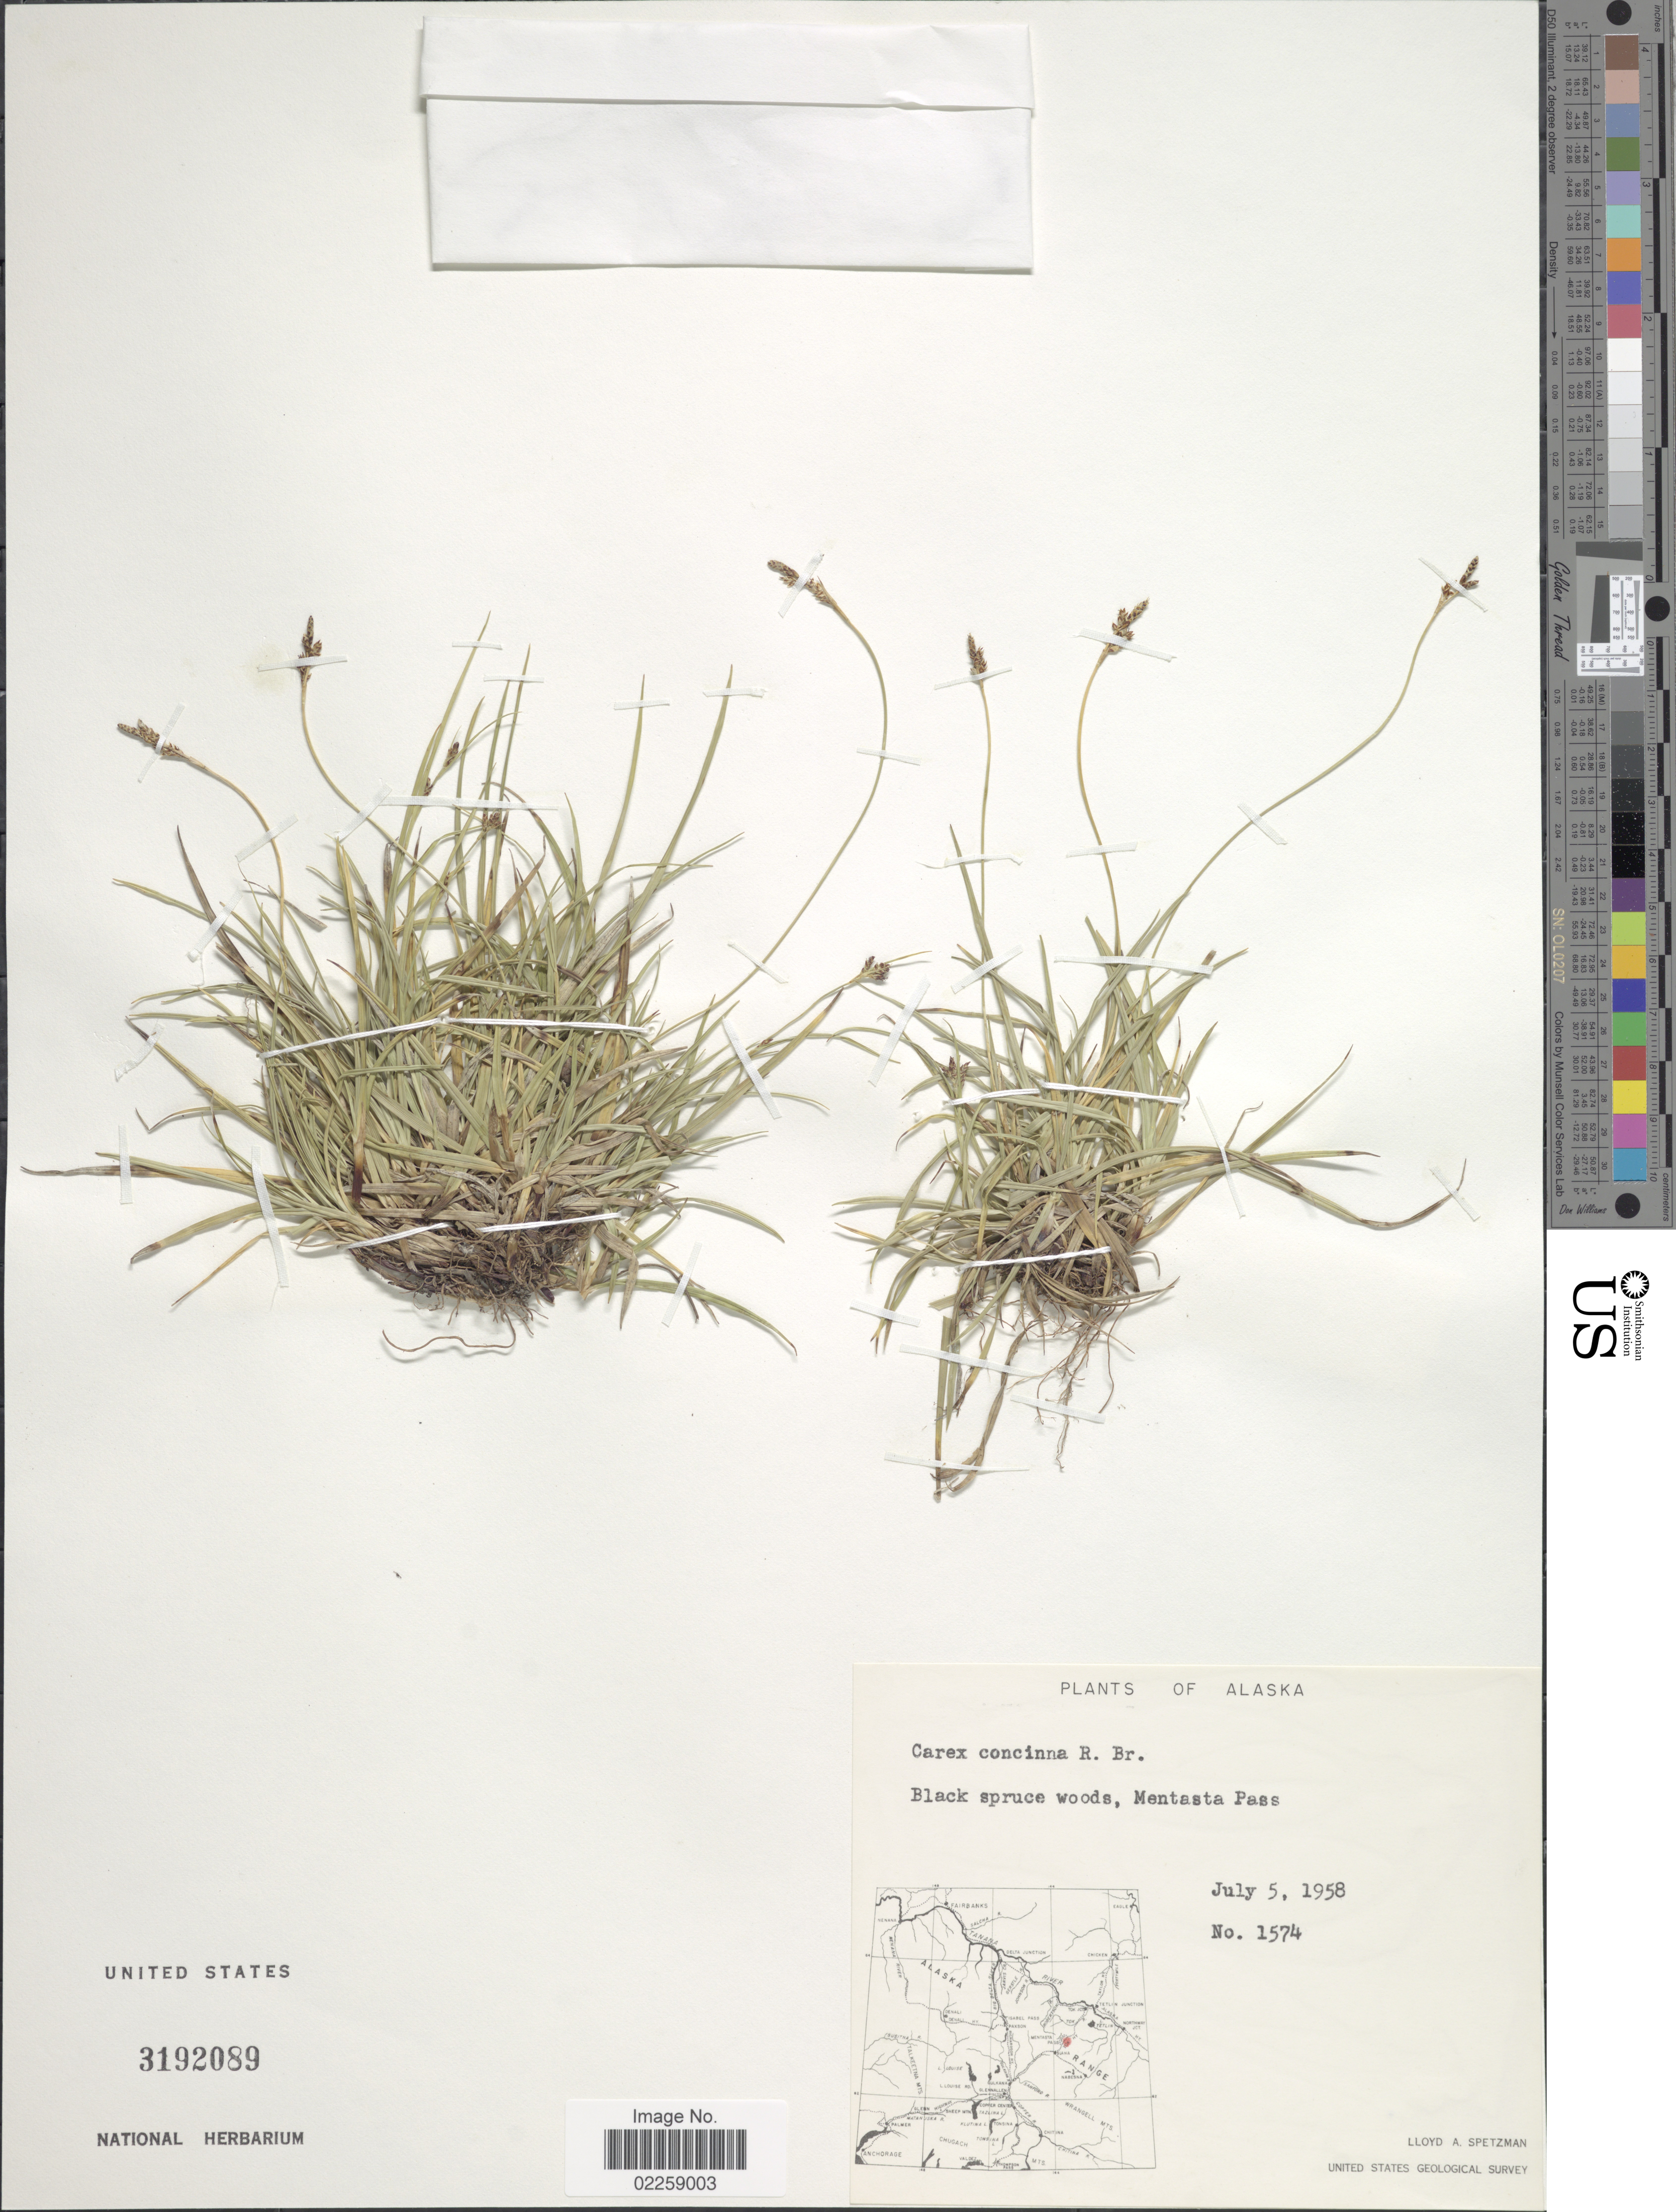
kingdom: Plantae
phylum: Tracheophyta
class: Liliopsida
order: Poales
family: Cyperaceae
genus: Carex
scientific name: Carex concinna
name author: R. Br.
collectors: L. Spetzman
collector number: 1574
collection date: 1958-07-05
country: United States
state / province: Alaska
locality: Black spruce woods, Mentasta Pass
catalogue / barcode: US 3192089